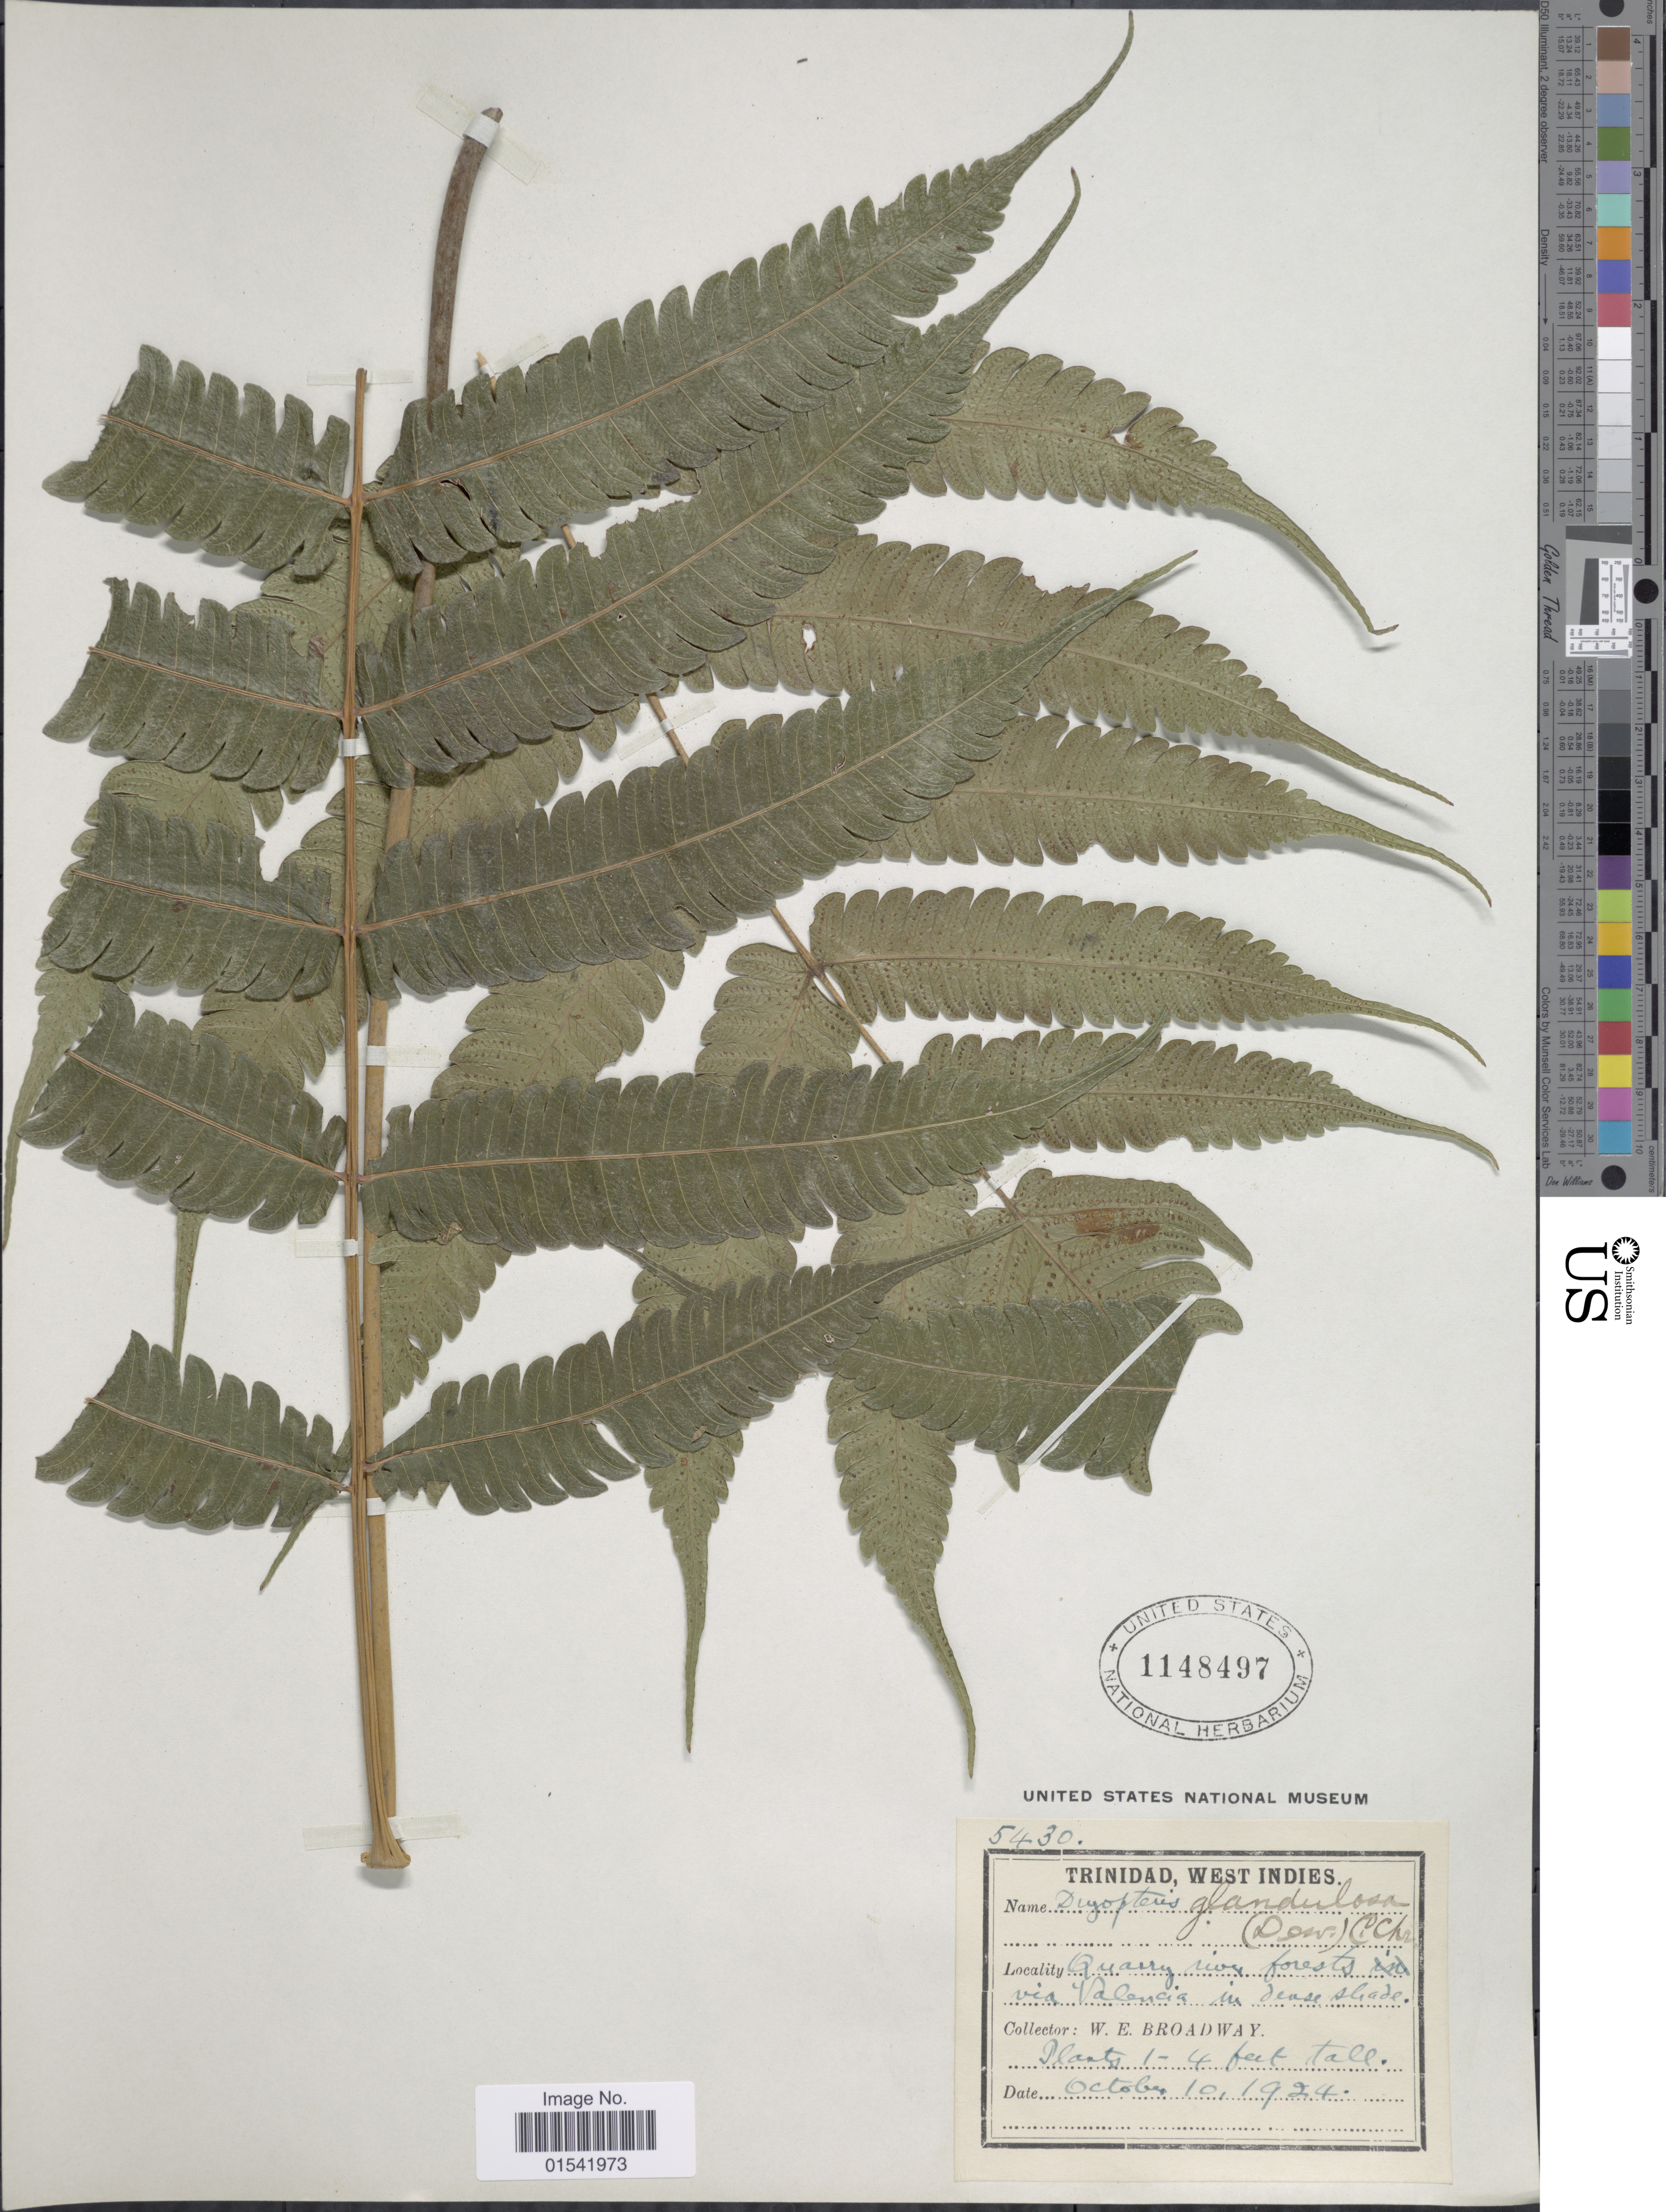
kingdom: Plantae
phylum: Tracheophyta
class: Polypodiopsida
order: Polypodiales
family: Thelypteridaceae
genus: Steiropteris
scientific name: Steiropteris glandulosa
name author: (Hook. f.) Pic. Serm.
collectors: W. E. Broadway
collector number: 5430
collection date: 1924-10-10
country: Trinidad and Tobago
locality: Trinidad, West Indies, Quarry river forests via Valencia in dense shade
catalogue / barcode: US 1148497